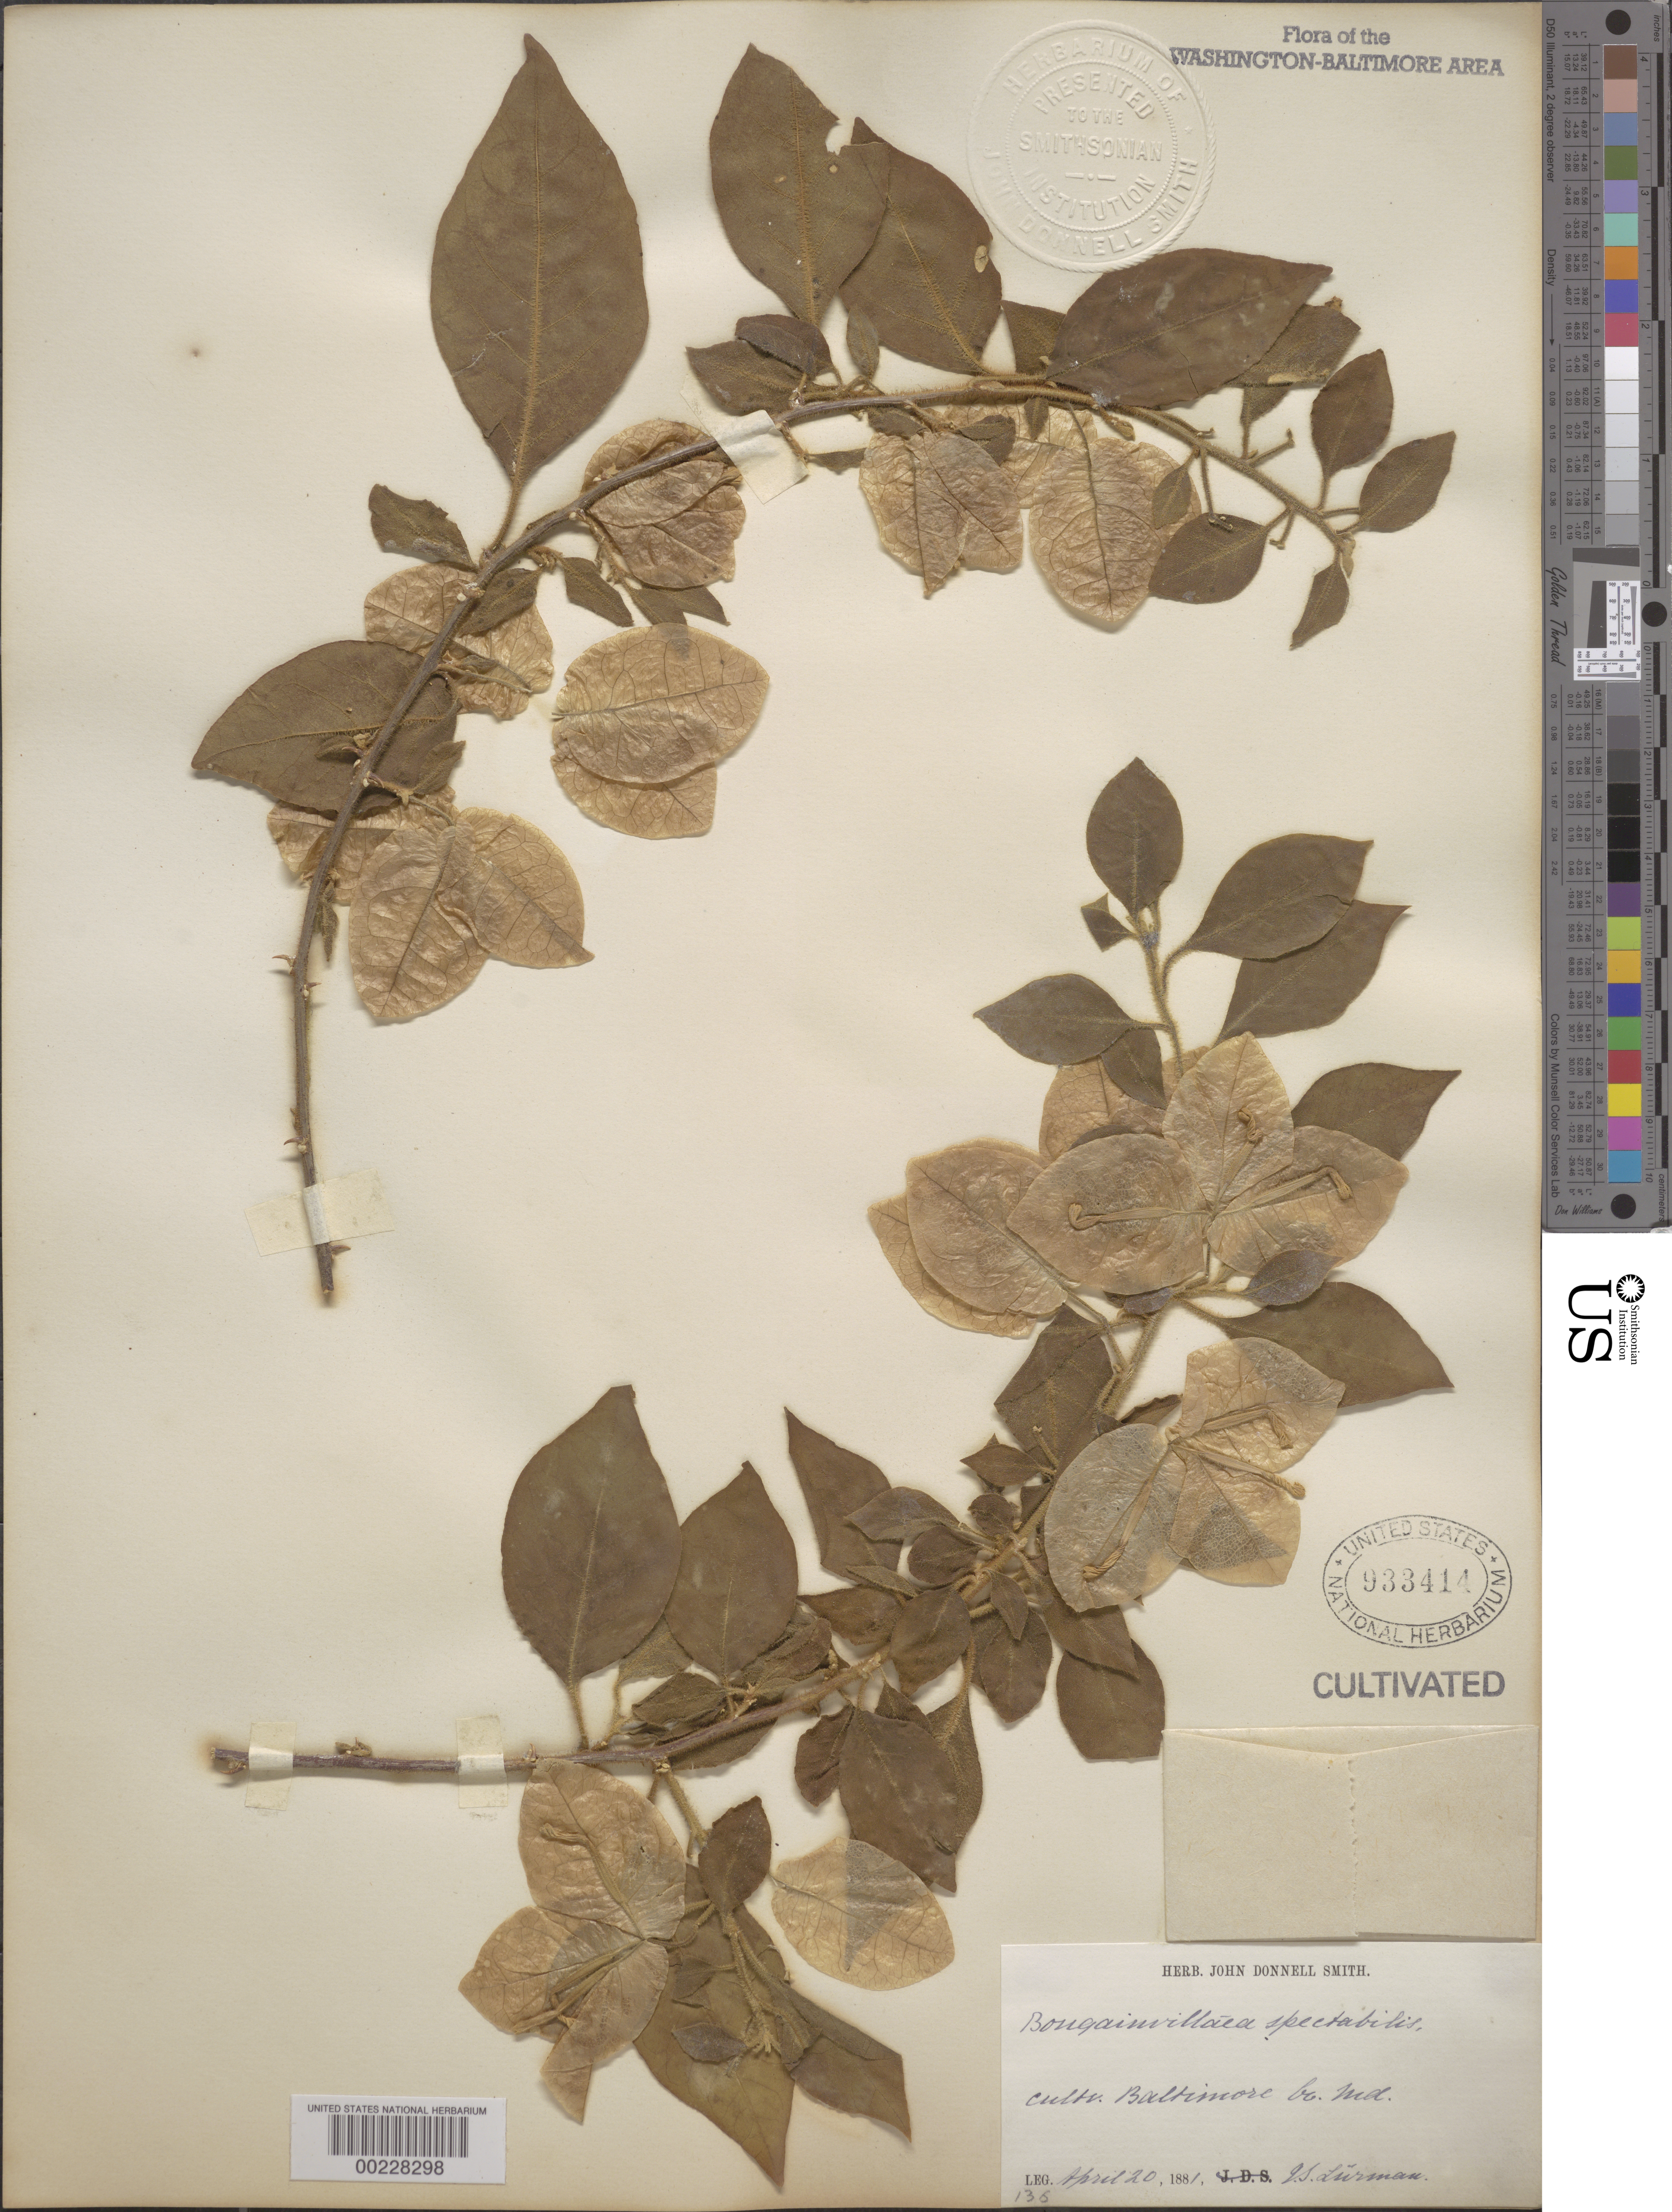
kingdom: Plantae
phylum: Tracheophyta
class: Magnoliopsida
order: Caryophyllales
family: Nyctaginaceae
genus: Bougainvillea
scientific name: Bougainvillea spectabilis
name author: Willd.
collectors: G. Lurman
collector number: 136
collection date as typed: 20 Apr 1881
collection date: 1881-04-20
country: United States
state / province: Maryland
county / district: Baltimore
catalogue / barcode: US 933414